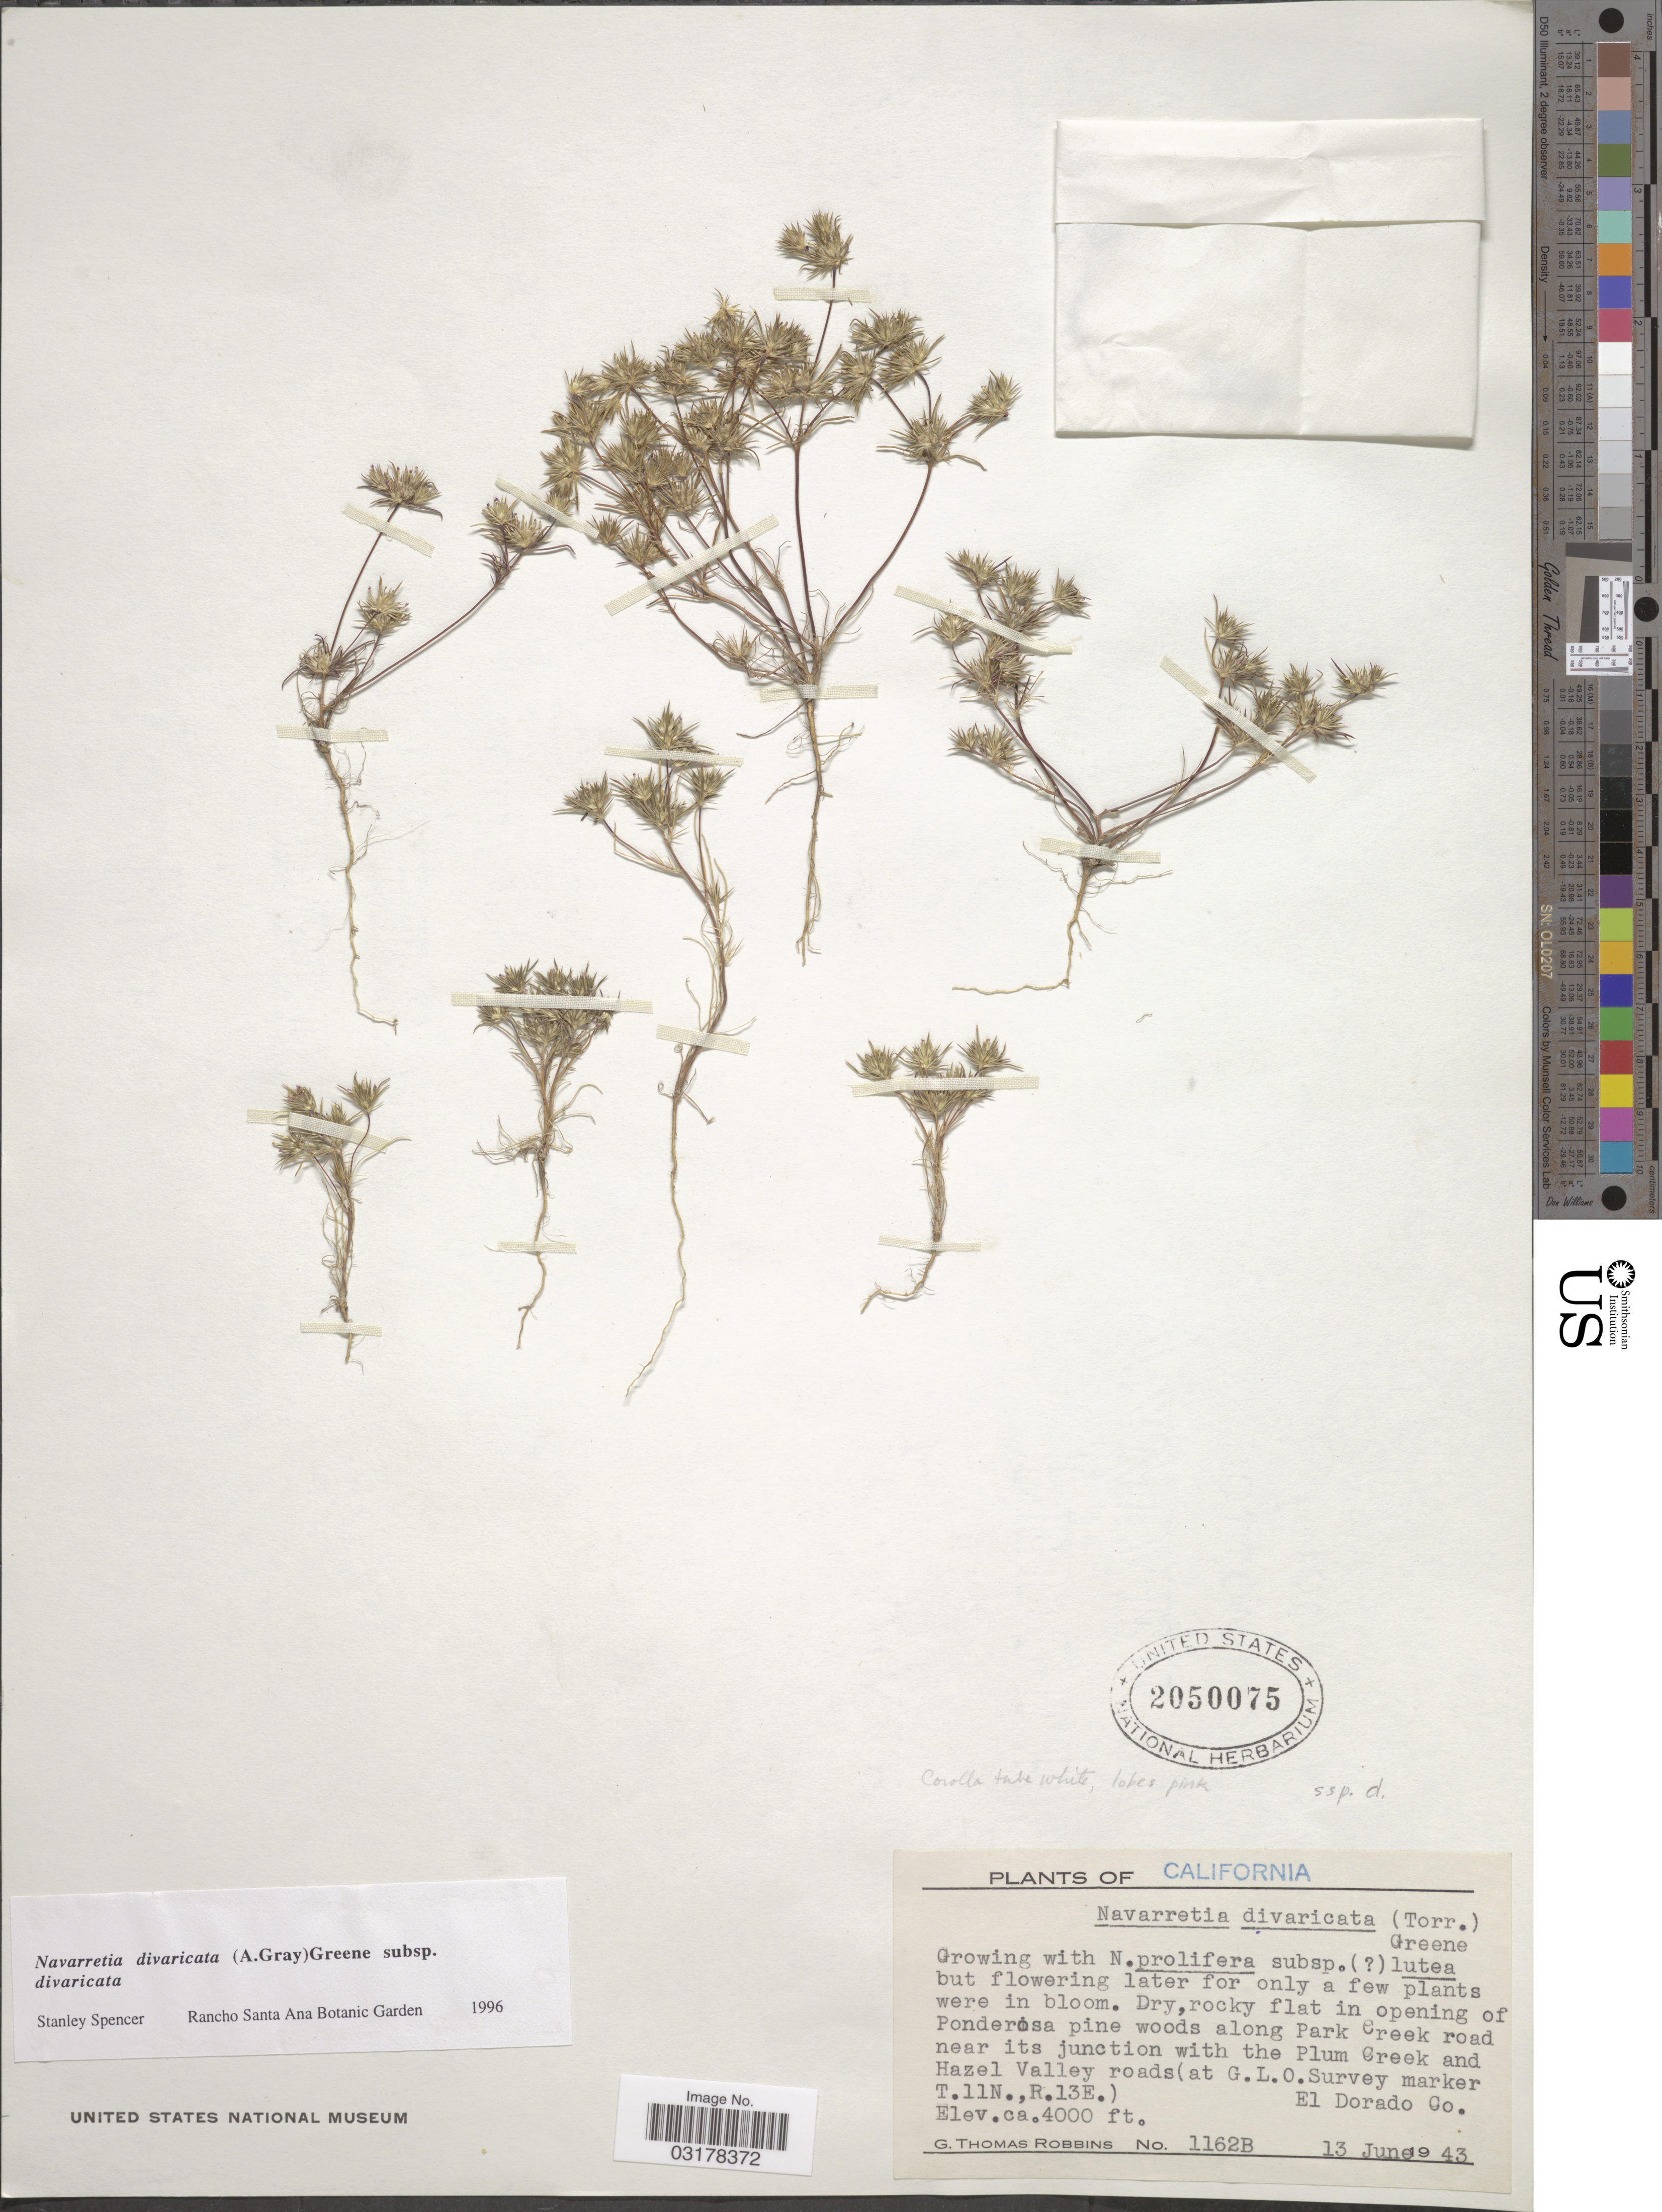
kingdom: Plantae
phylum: Tracheophyta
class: Magnoliopsida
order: Ericales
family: Polemoniaceae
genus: Navarretia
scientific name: Navarretia divaricata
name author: S.W. Greene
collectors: G. T. Robbins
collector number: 1162B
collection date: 1943-06-13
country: United States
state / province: California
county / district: El Dorado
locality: In opening of Ponderosa pine woods along Park Creek road near its junction with the Plum Creek and Hazel Valley roads (at G. L. O. Survey marker T. 11N., R. 13E.). El Dorado Co.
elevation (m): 1219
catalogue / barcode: US 2050075